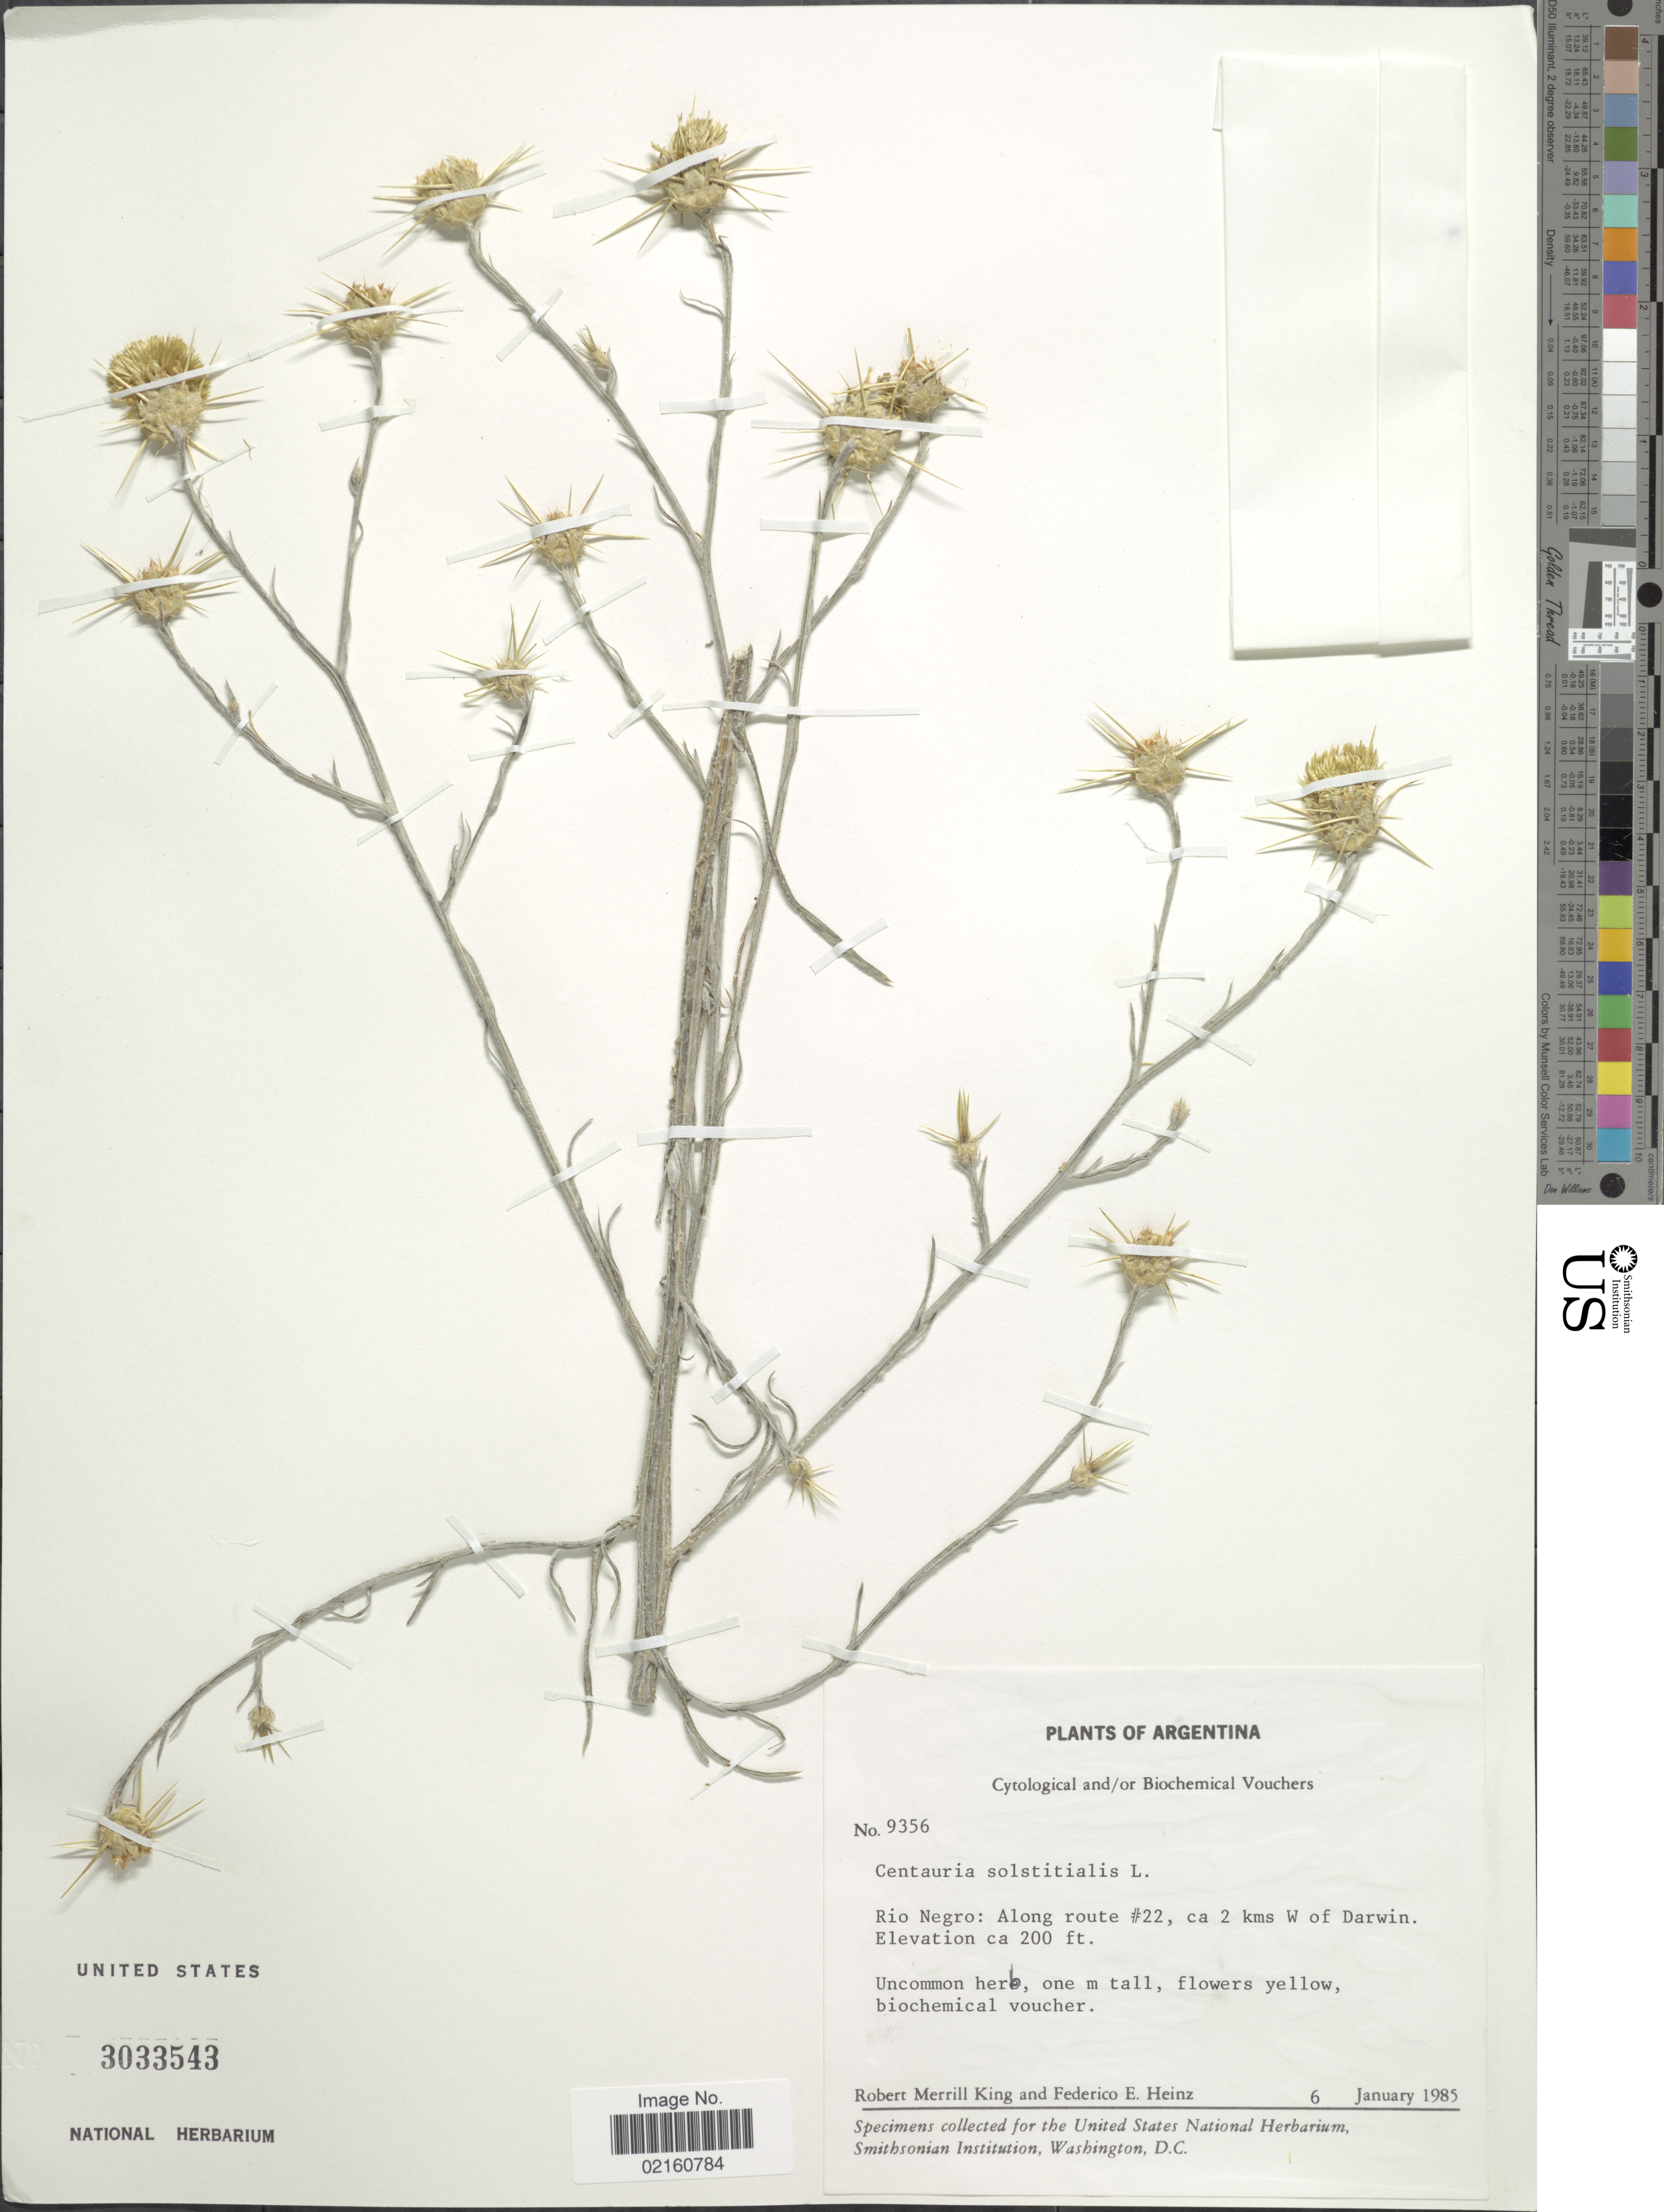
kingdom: Plantae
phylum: Tracheophyta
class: Magnoliopsida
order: Asterales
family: Asteraceae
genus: Centaurea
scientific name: Centaurea solstitialis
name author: L.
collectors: R. M. King & F. Heinz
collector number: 9356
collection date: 1985-01-06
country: Argentina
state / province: Rio Negro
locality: Along route # 22, ca 2 kms W of Darwin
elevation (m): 61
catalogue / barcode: US 3033543